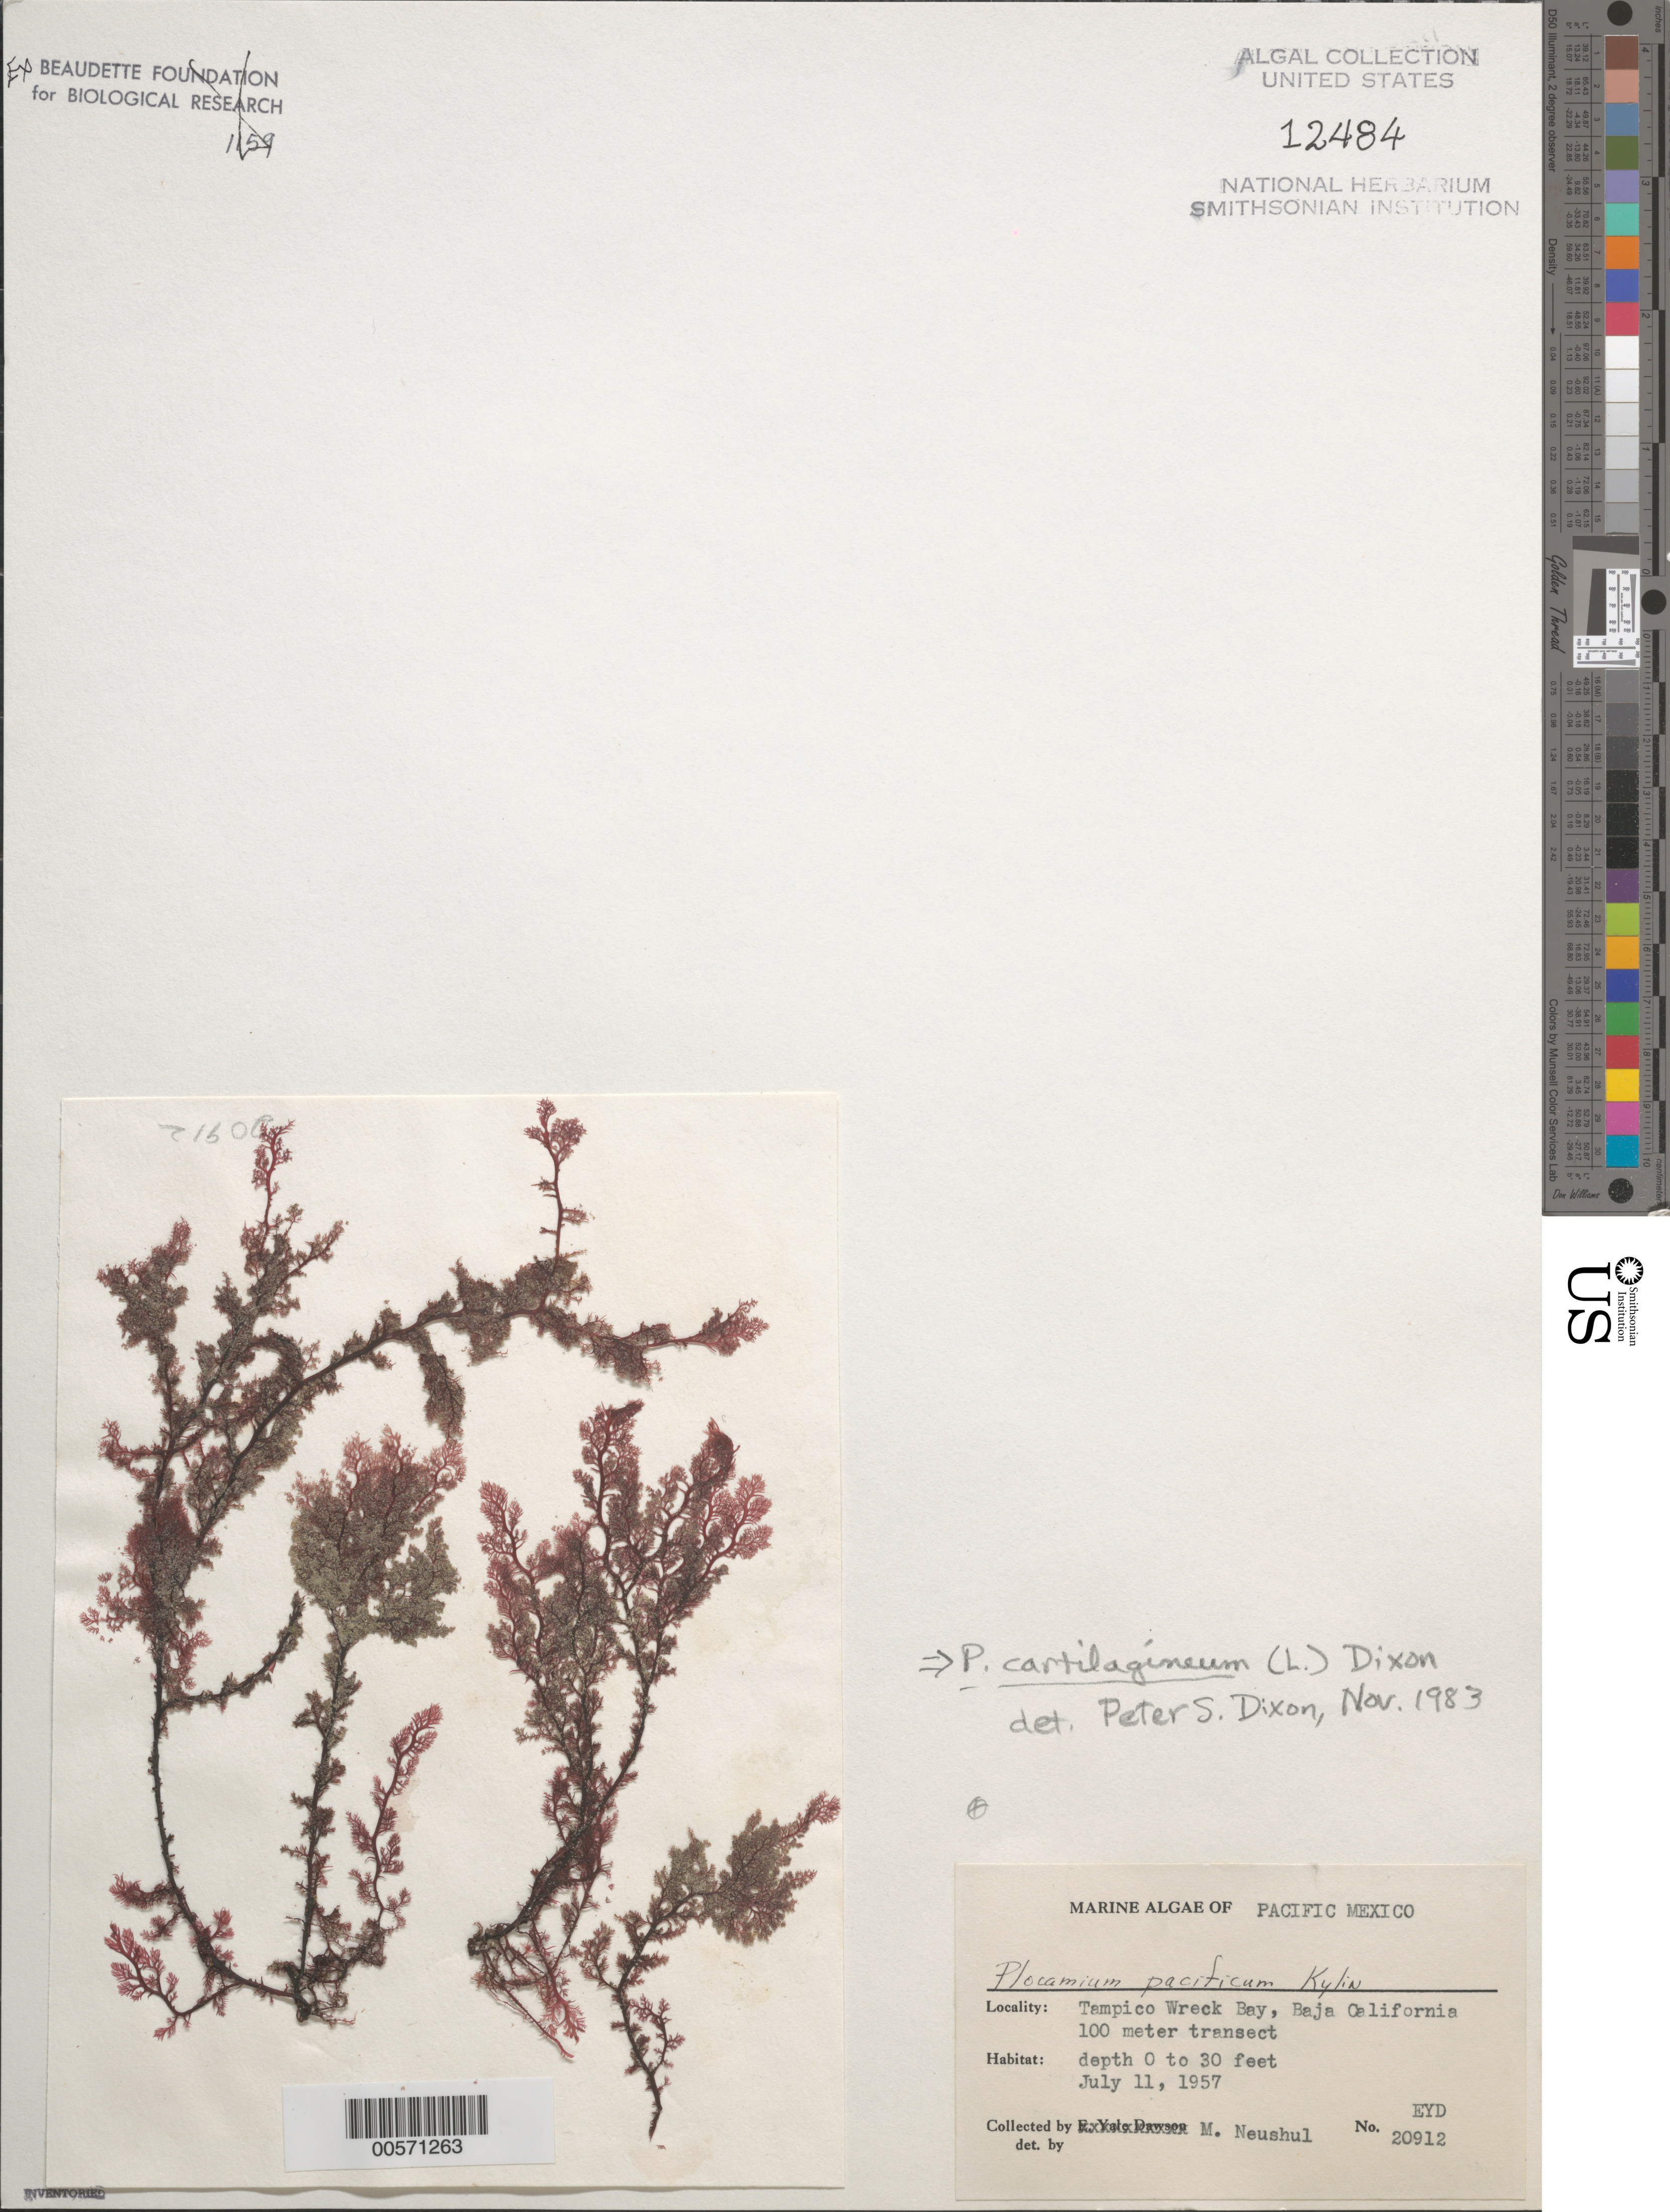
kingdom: Plantae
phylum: Rhodophyta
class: Florideophyceae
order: Plocamiales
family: Plocamiaceae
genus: Plocamium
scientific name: Plocamium cartilagineum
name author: (L.) P.S. Dixon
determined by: Dixon, P. S.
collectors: M. Neushul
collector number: EYD 20912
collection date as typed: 11 Jul 1957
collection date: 1957-07-11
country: Mexico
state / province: Baja California Norte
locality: Tampico Wreck Bay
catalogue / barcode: US 12484